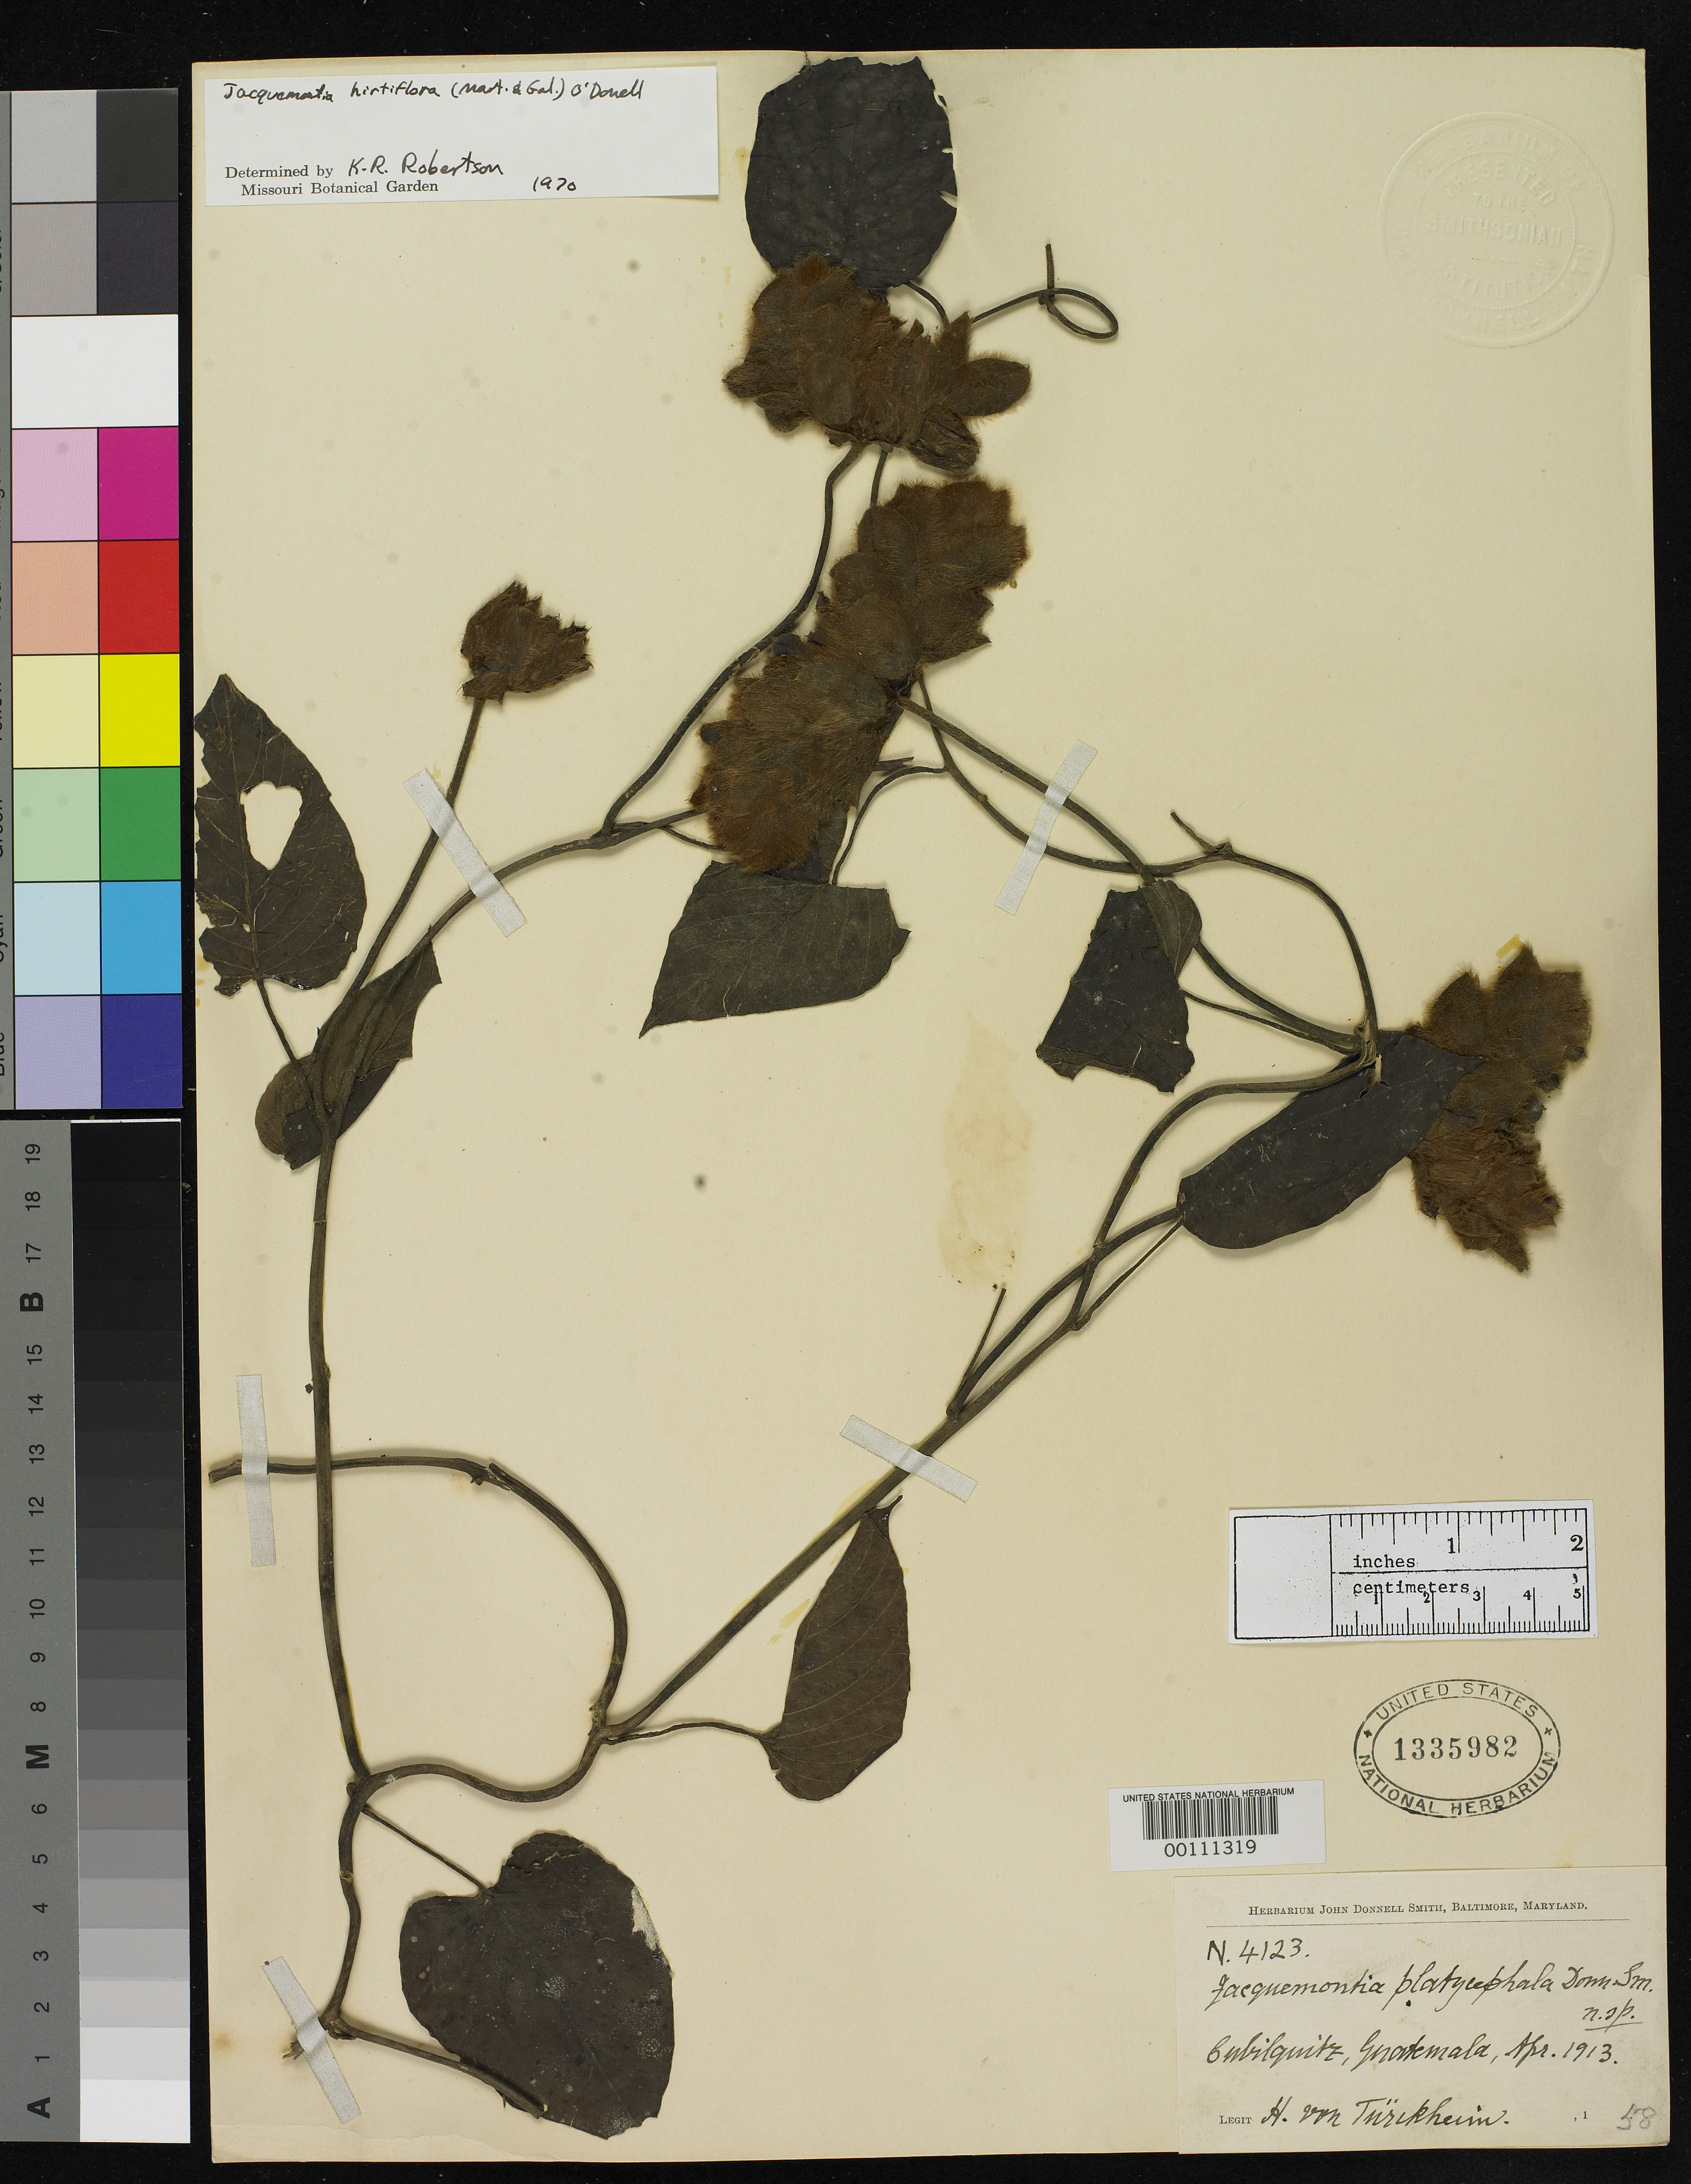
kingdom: Plantae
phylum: Tracheophyta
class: Magnoliopsida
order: Solanales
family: Convolvulaceae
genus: Jacquemontia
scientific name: Jacquemontia platycephala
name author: Donn. Sm.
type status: Type Collection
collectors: H. von Türckheim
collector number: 4123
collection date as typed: Apr 1913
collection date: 1913-04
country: Guatemala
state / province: Alta Verapaz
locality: Cubilquitz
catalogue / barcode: US 1335982